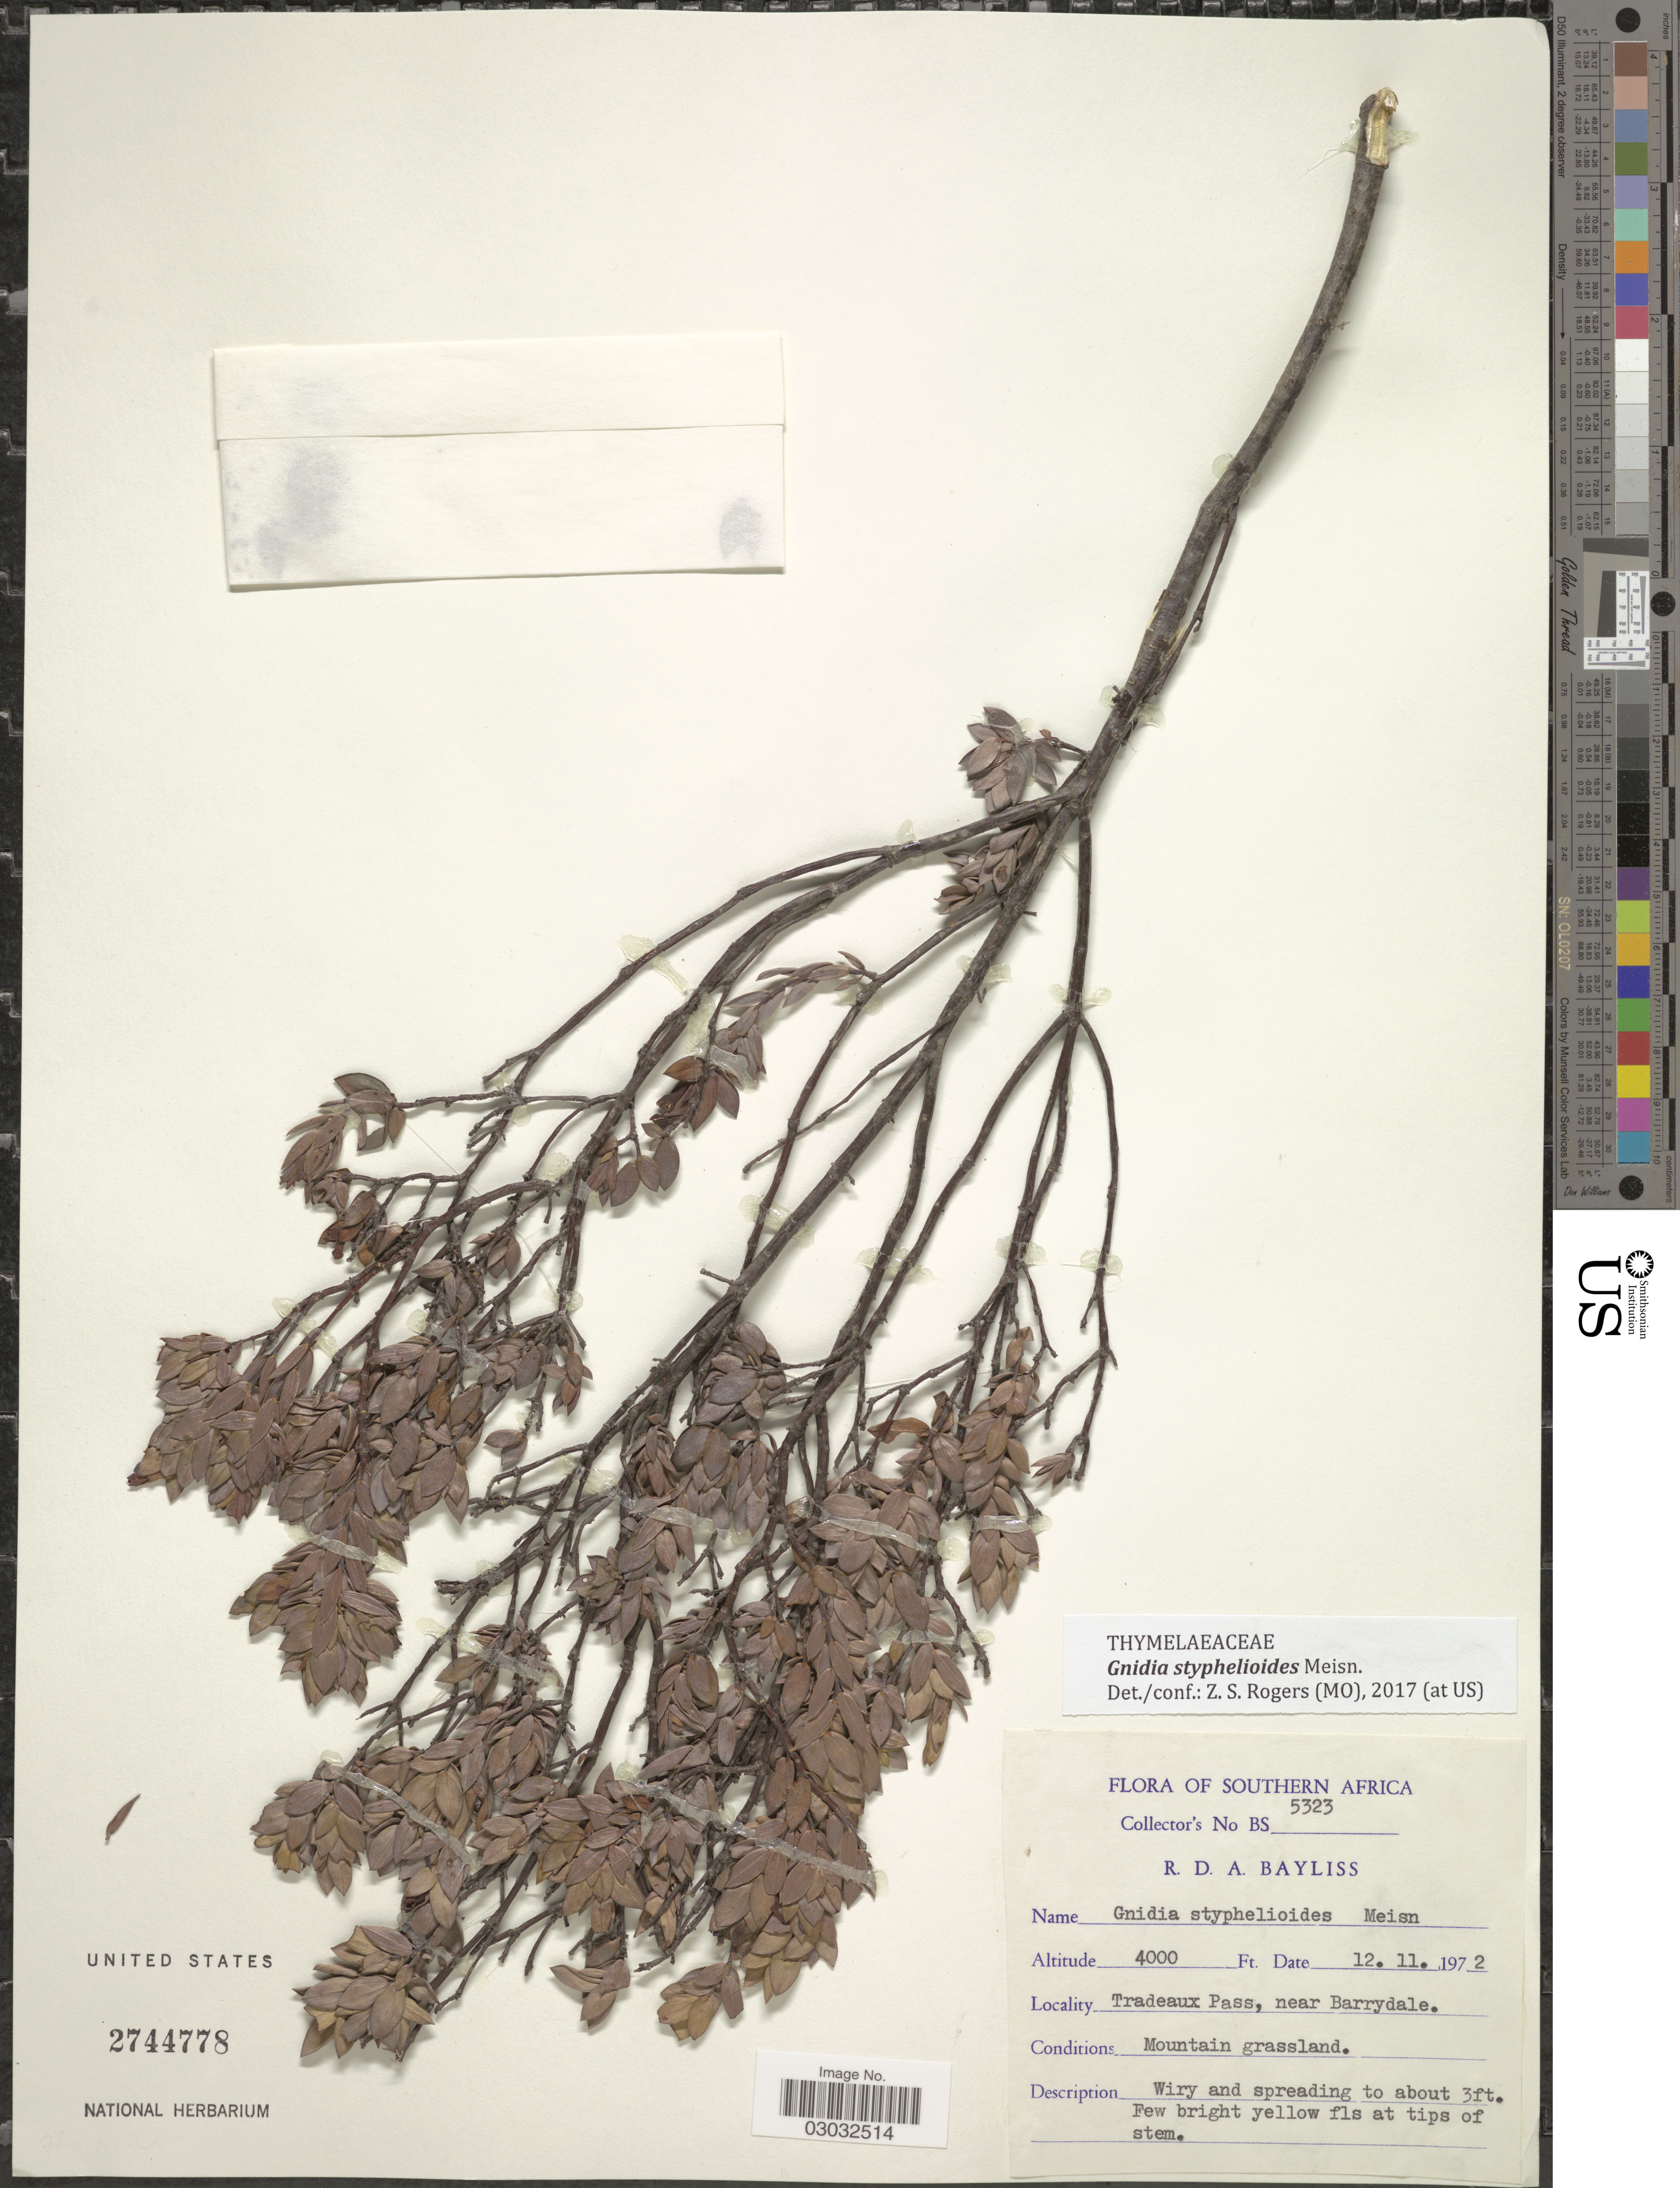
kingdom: Plantae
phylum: Tracheophyta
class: Magnoliopsida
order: Malvales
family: Thymelaeaceae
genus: Gnidia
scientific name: Gnidia styphelioides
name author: Meisn.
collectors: R. Bayliss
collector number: BS5323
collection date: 1972-11-12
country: South Africa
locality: Southern Africa. Tradeaux Pass, near Barrydale.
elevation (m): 1219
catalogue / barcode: US 2744778